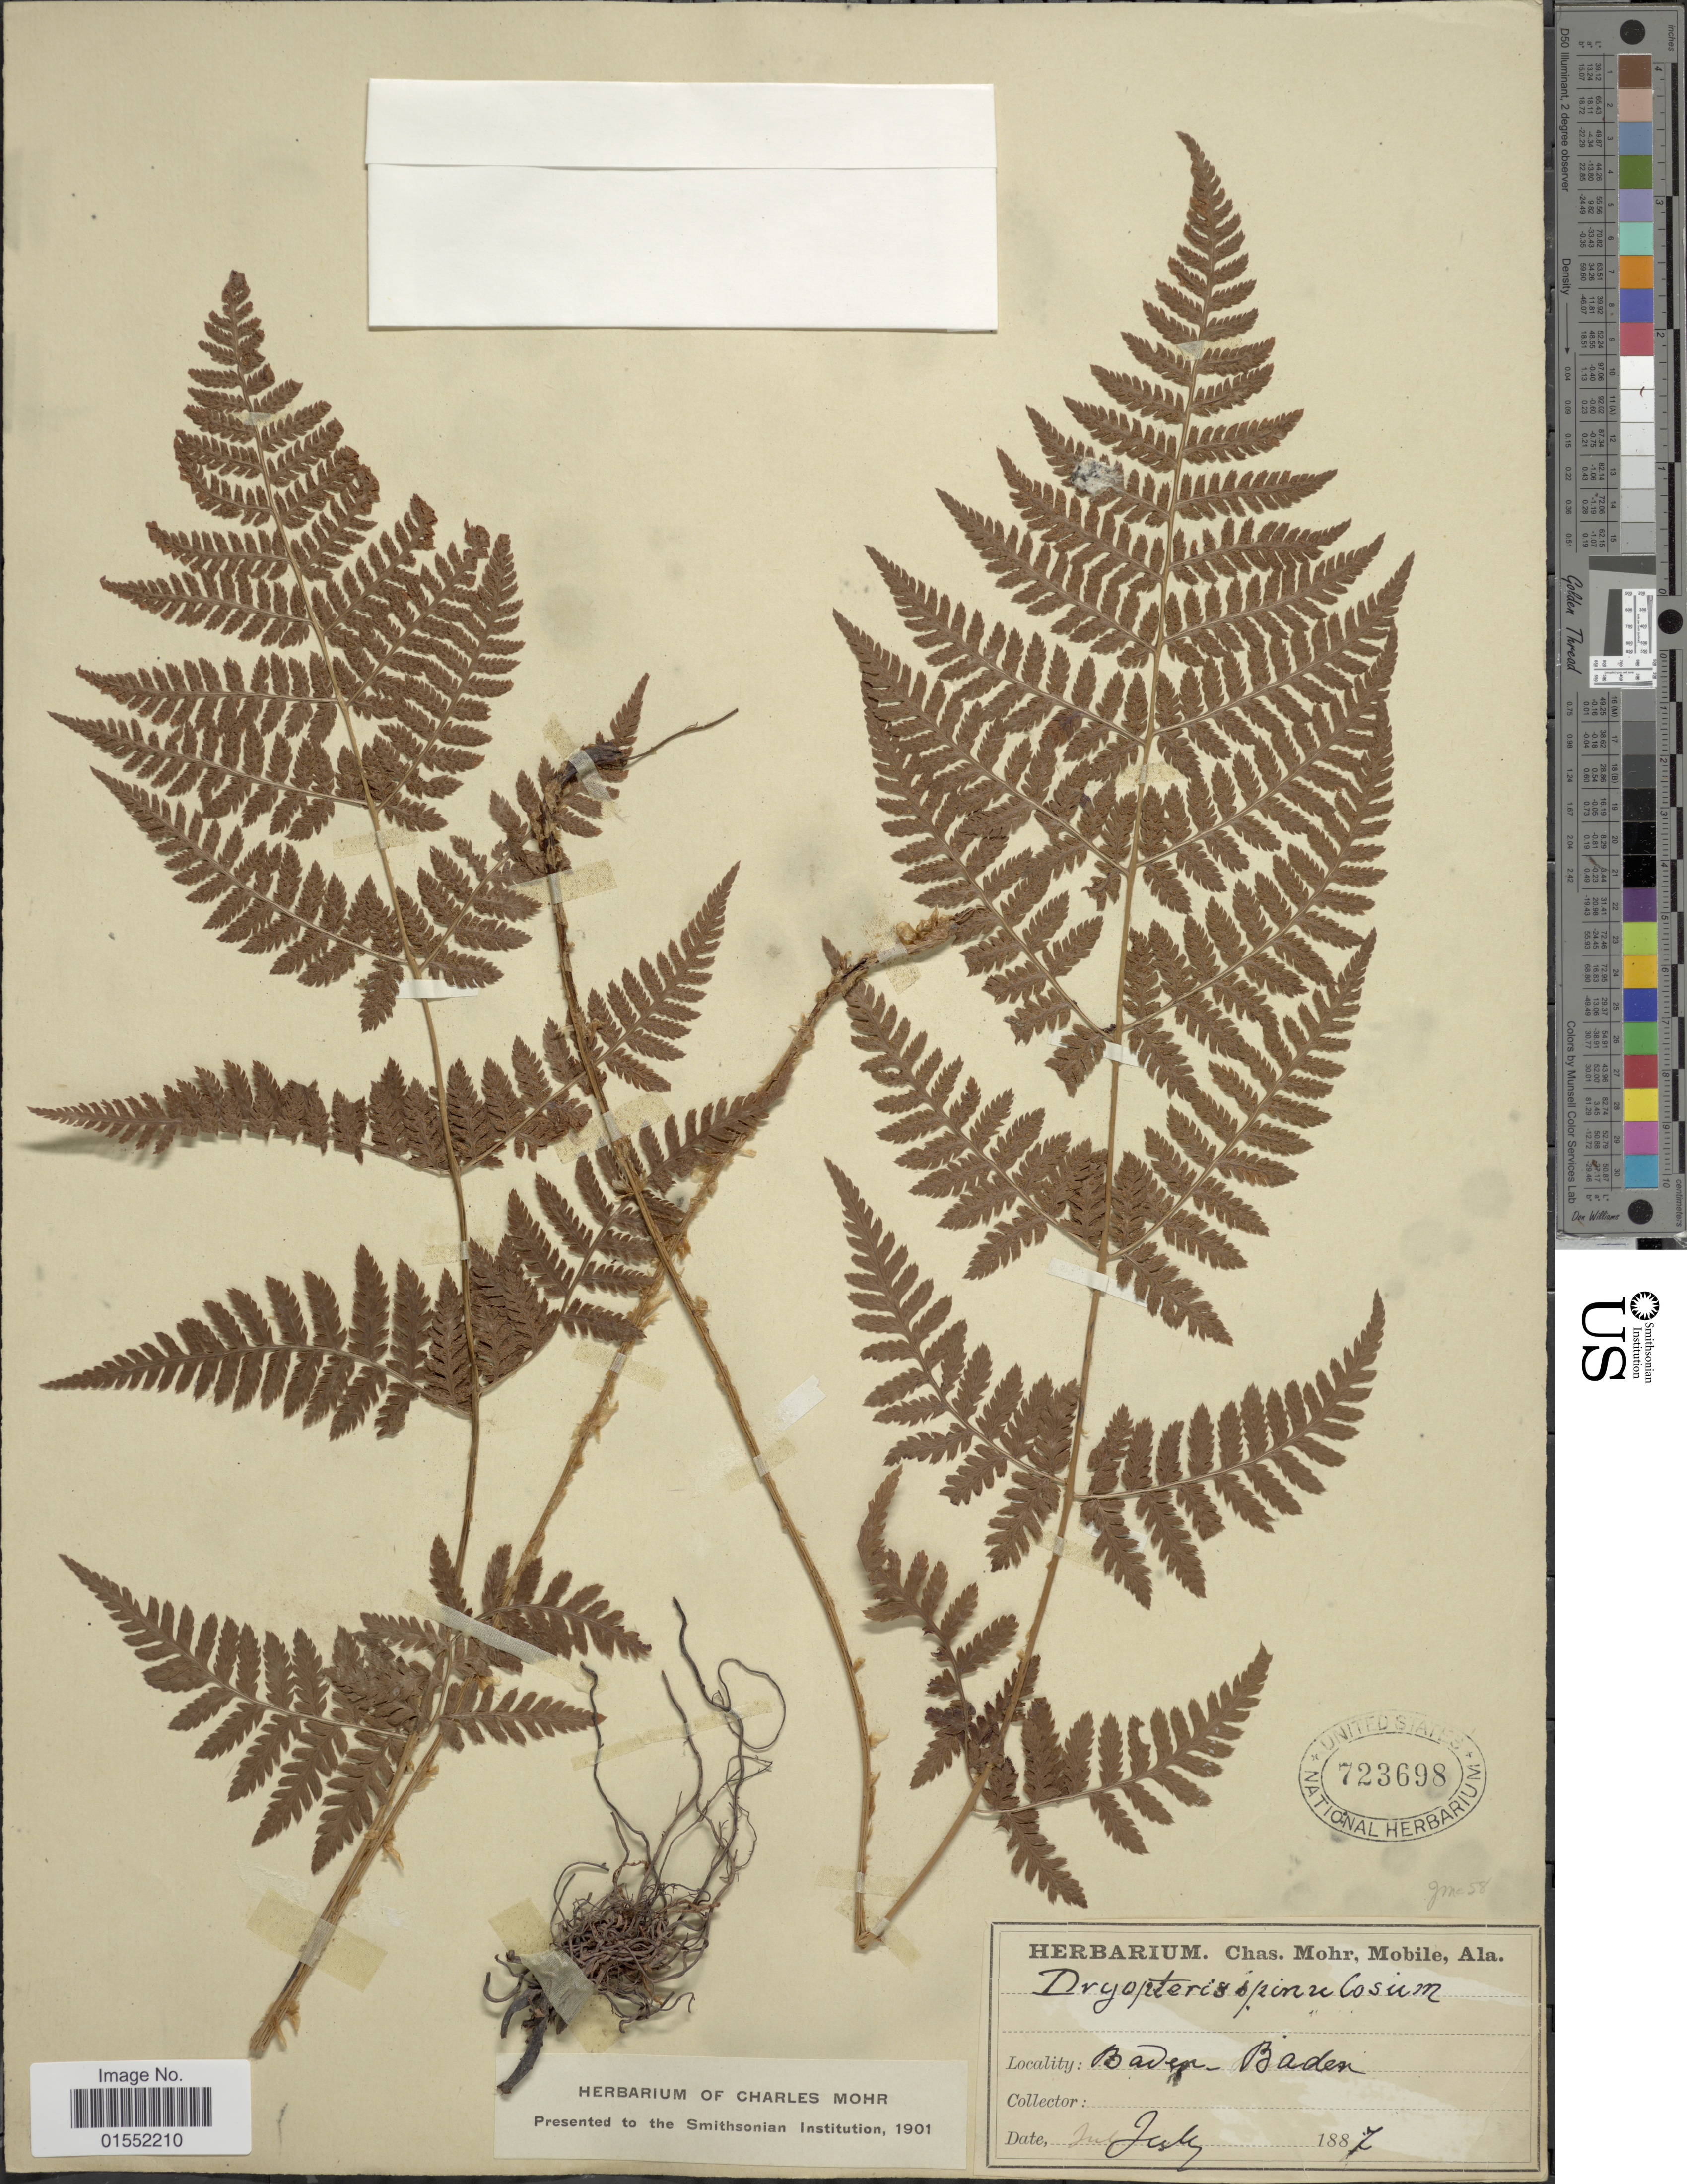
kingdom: Plantae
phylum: Tracheophyta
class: Polypodiopsida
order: Polypodiales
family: Dryopteridaceae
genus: Dryopteris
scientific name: Dryopteris carthusiana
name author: (Villars) H.P. Fuchs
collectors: C. T. Mohr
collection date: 1887-07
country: Germany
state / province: Baden-Württemberg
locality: Baven-Baden [interpreted]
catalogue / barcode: US 723698